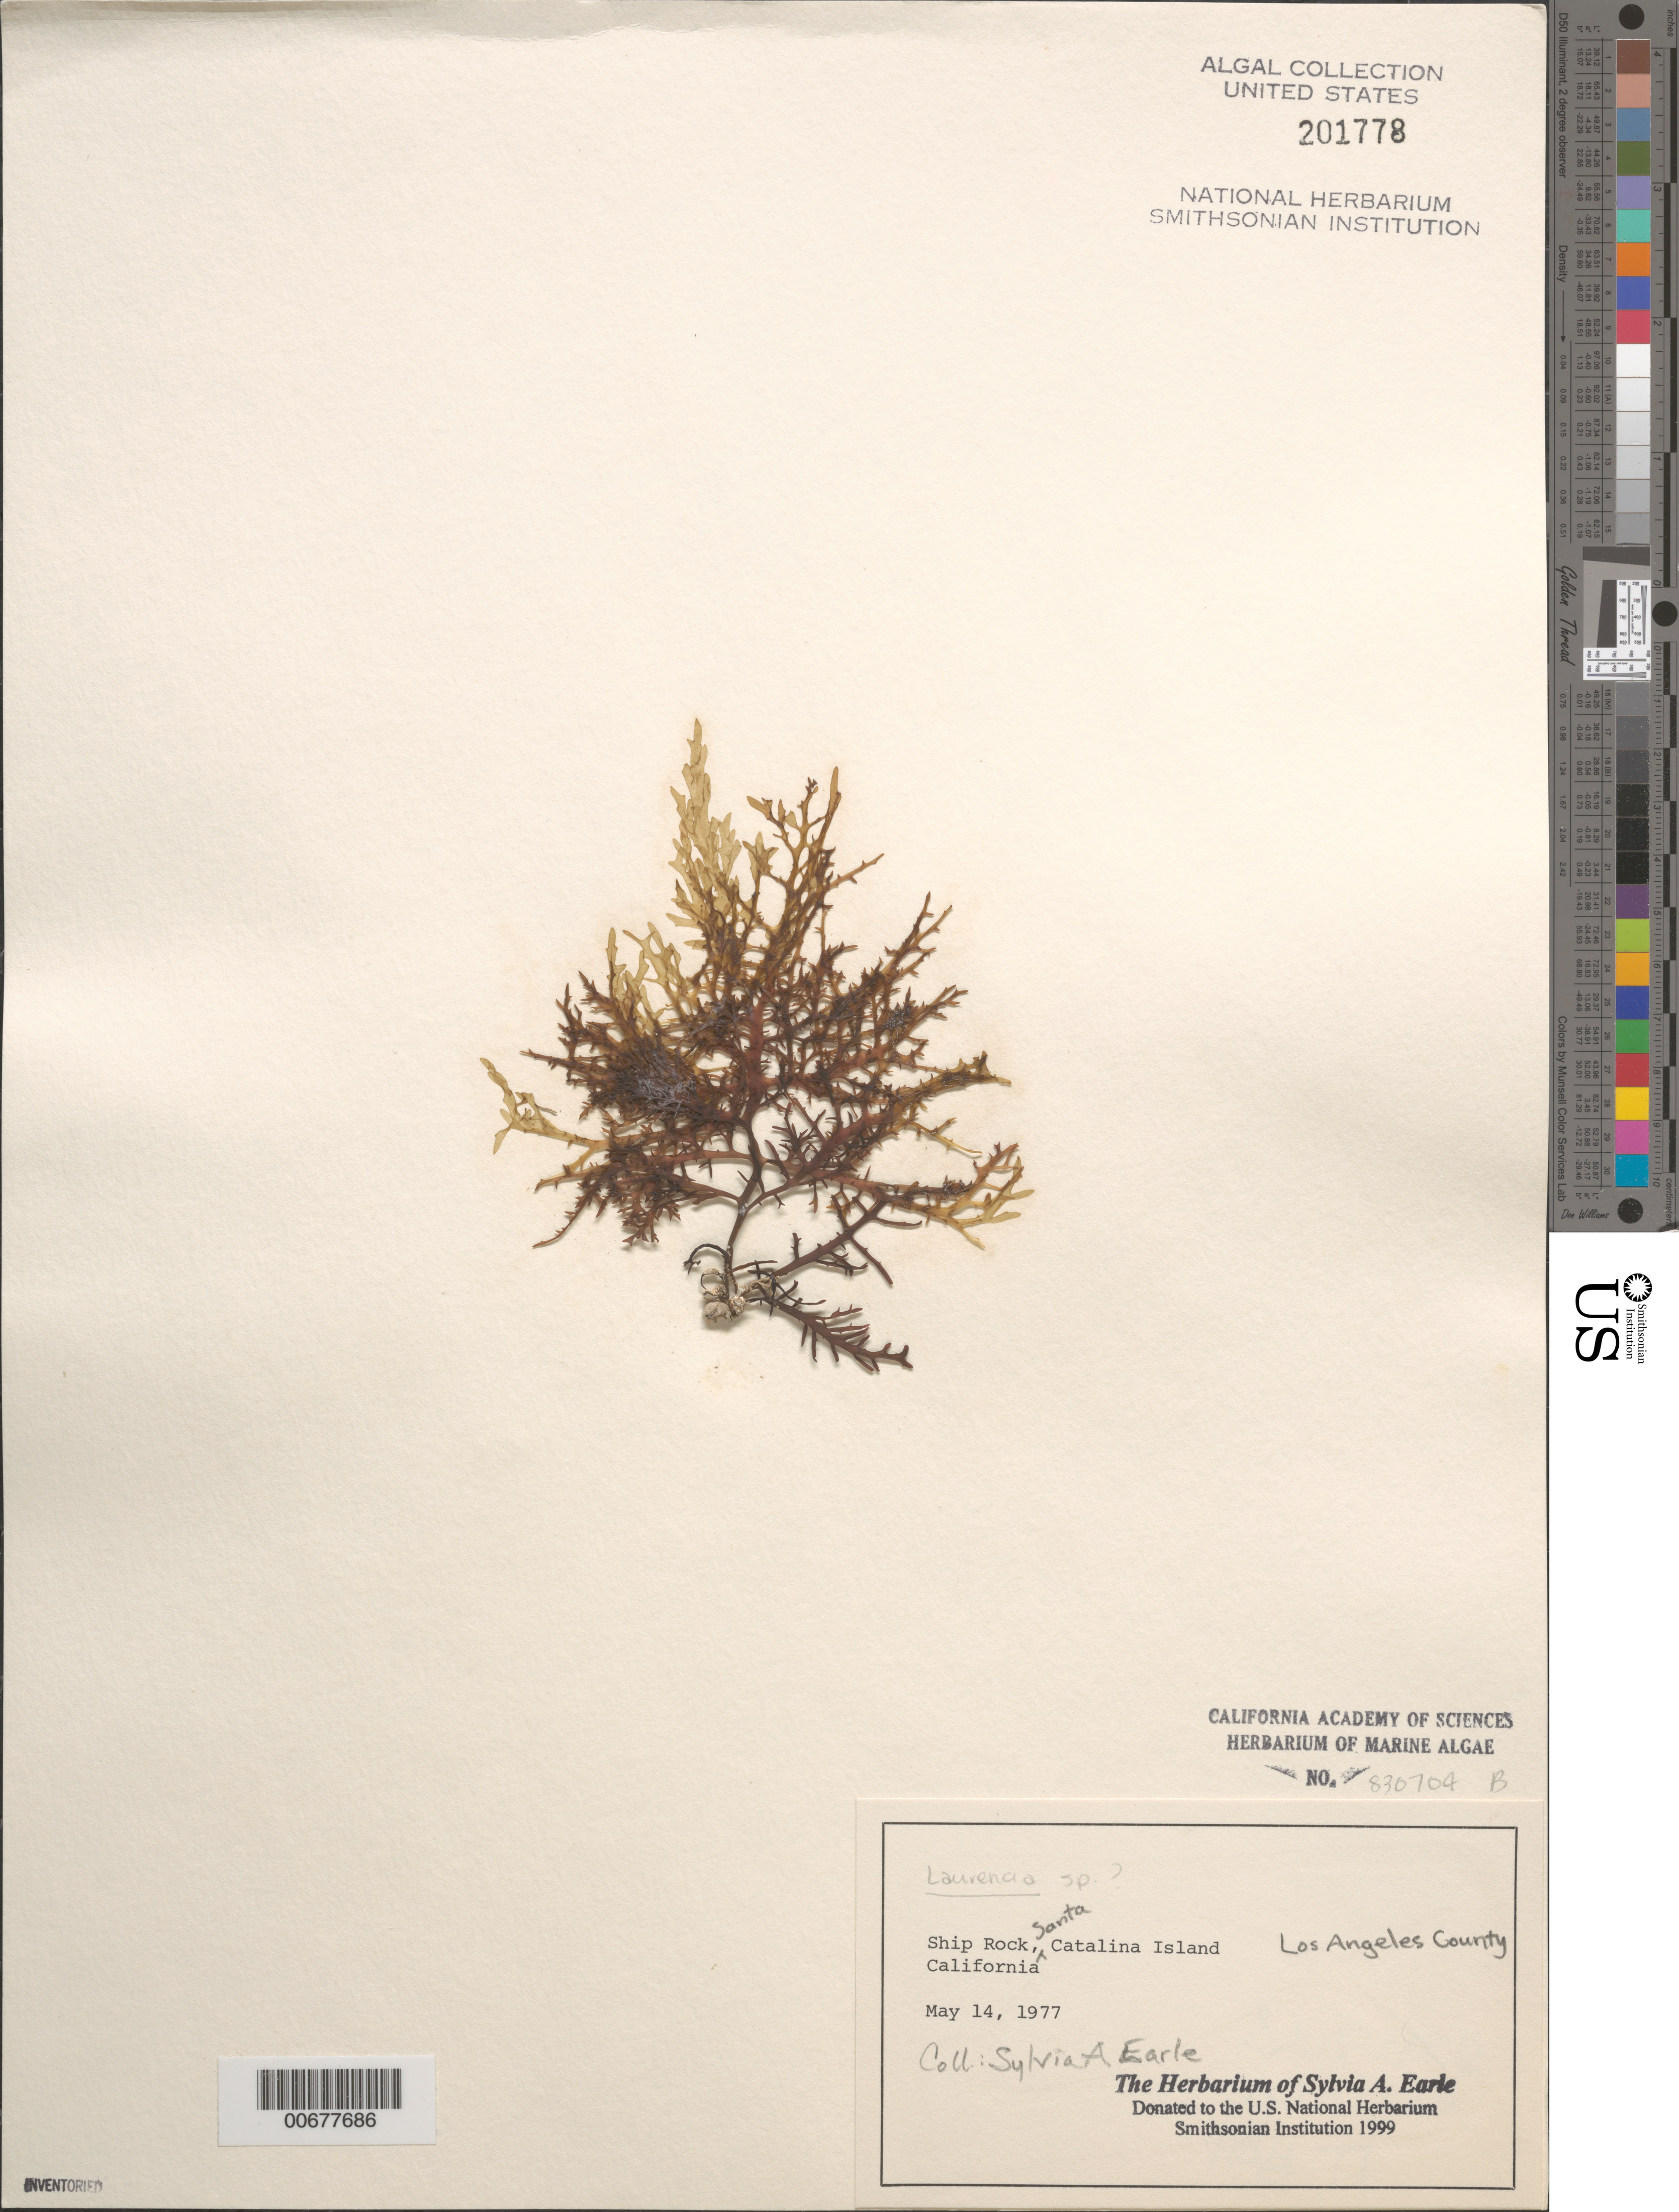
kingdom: Plantae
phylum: Rhodophyta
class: Florideophyceae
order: Ceramiales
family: Rhodomelaceae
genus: Laurencia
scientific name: Laurencia sp.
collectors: S. A. Earle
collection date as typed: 14 May 1977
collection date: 1977-05-14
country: United States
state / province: California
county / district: Los Angeles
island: Santa Catalina Island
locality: Ship Rock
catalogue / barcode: US 201778